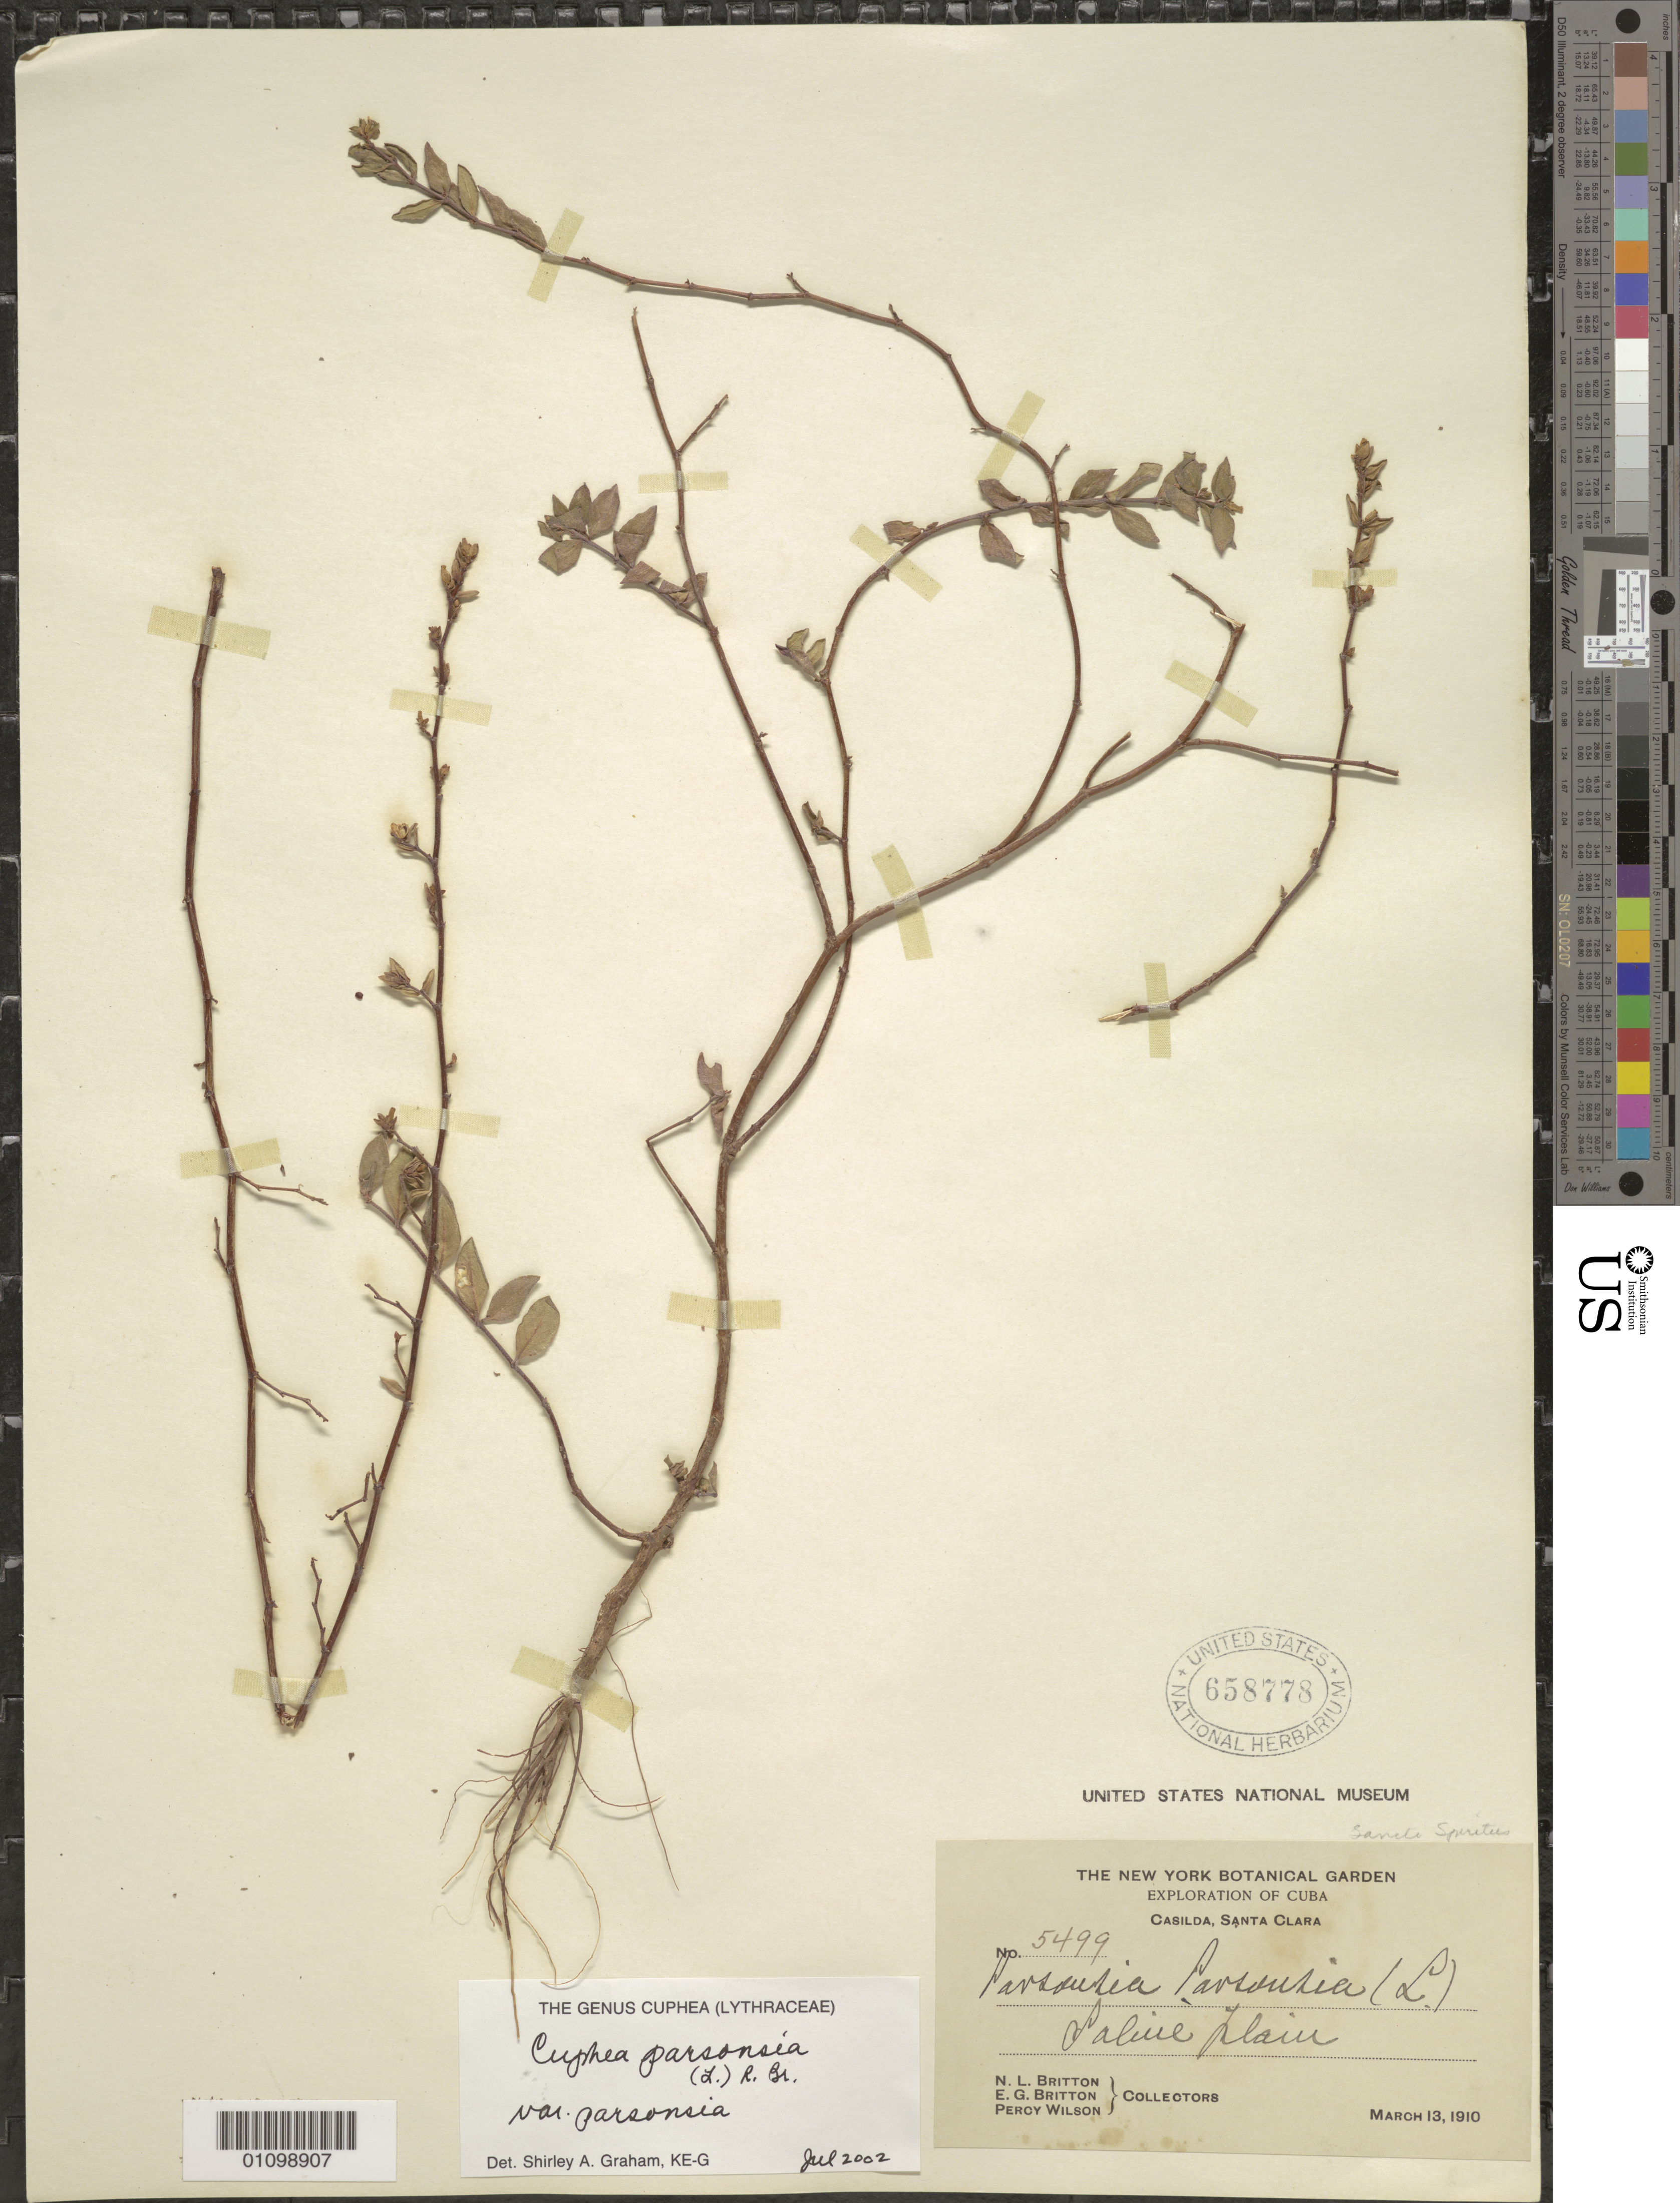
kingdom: Plantae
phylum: Tracheophyta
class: Magnoliopsida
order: Myrtales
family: Lythraceae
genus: Cuphea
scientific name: Cuphea parsonsia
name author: (L.) R. Br. ex Steud.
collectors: N. Britton, E. G. Britton & P. Wilson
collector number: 5499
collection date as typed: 13 Mar 1910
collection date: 1910-03-13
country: Cuba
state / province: Villa Clara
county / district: Santa Clara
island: Cuba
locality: Saliue plain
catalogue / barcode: US 658778